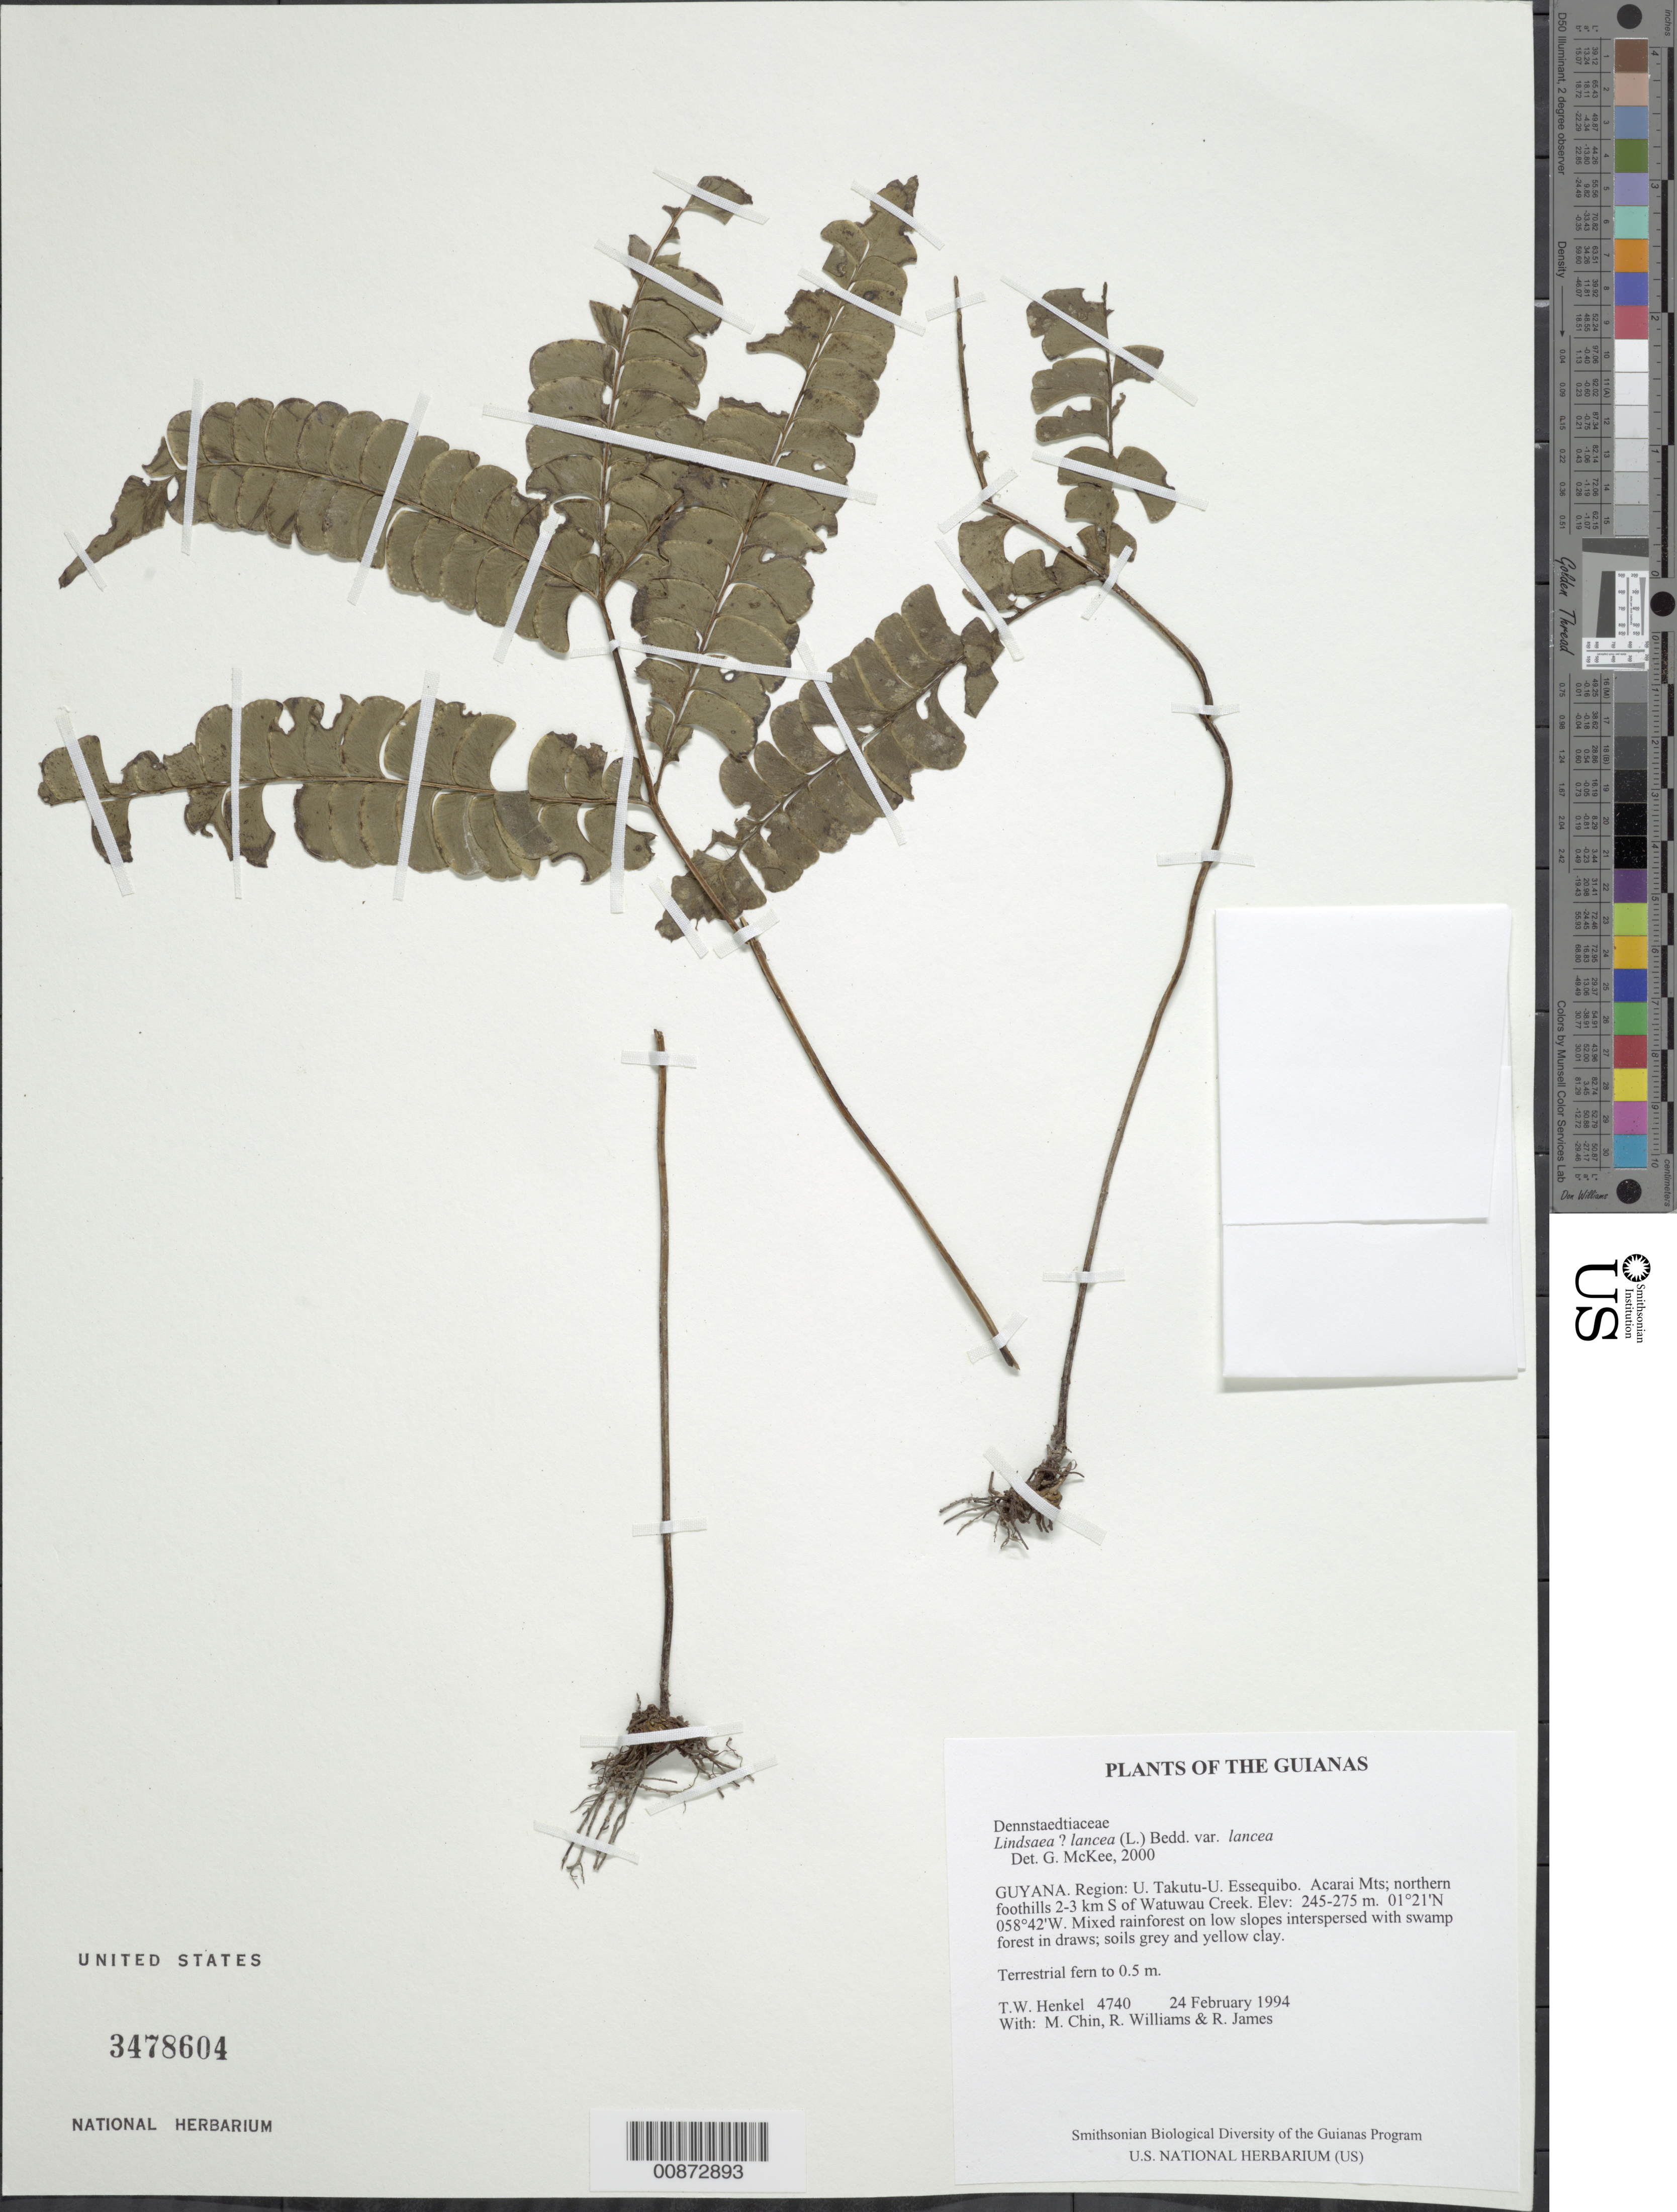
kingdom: Plantae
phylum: Tracheophyta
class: Polypodiopsida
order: Polypodiales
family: Lindsaeaceae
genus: Lindsaea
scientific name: Lindsaea lancea var. lancea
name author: (L.) Bedd.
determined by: McKee, G. S., (US), NMNH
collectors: T. Henkel, M. Chin, R. Williams & R. James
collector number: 4740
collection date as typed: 24 February 1994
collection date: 1994-02-24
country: Guyana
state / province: U. Takutu-U. Essequibo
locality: Acarai Mts; northern foothills 2-3 km S of Watuwau Creek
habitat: Mixed rainforest on low slopes interspersed with swamp forest in draws; soils grey and yellow clay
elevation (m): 245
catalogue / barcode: US 3478604